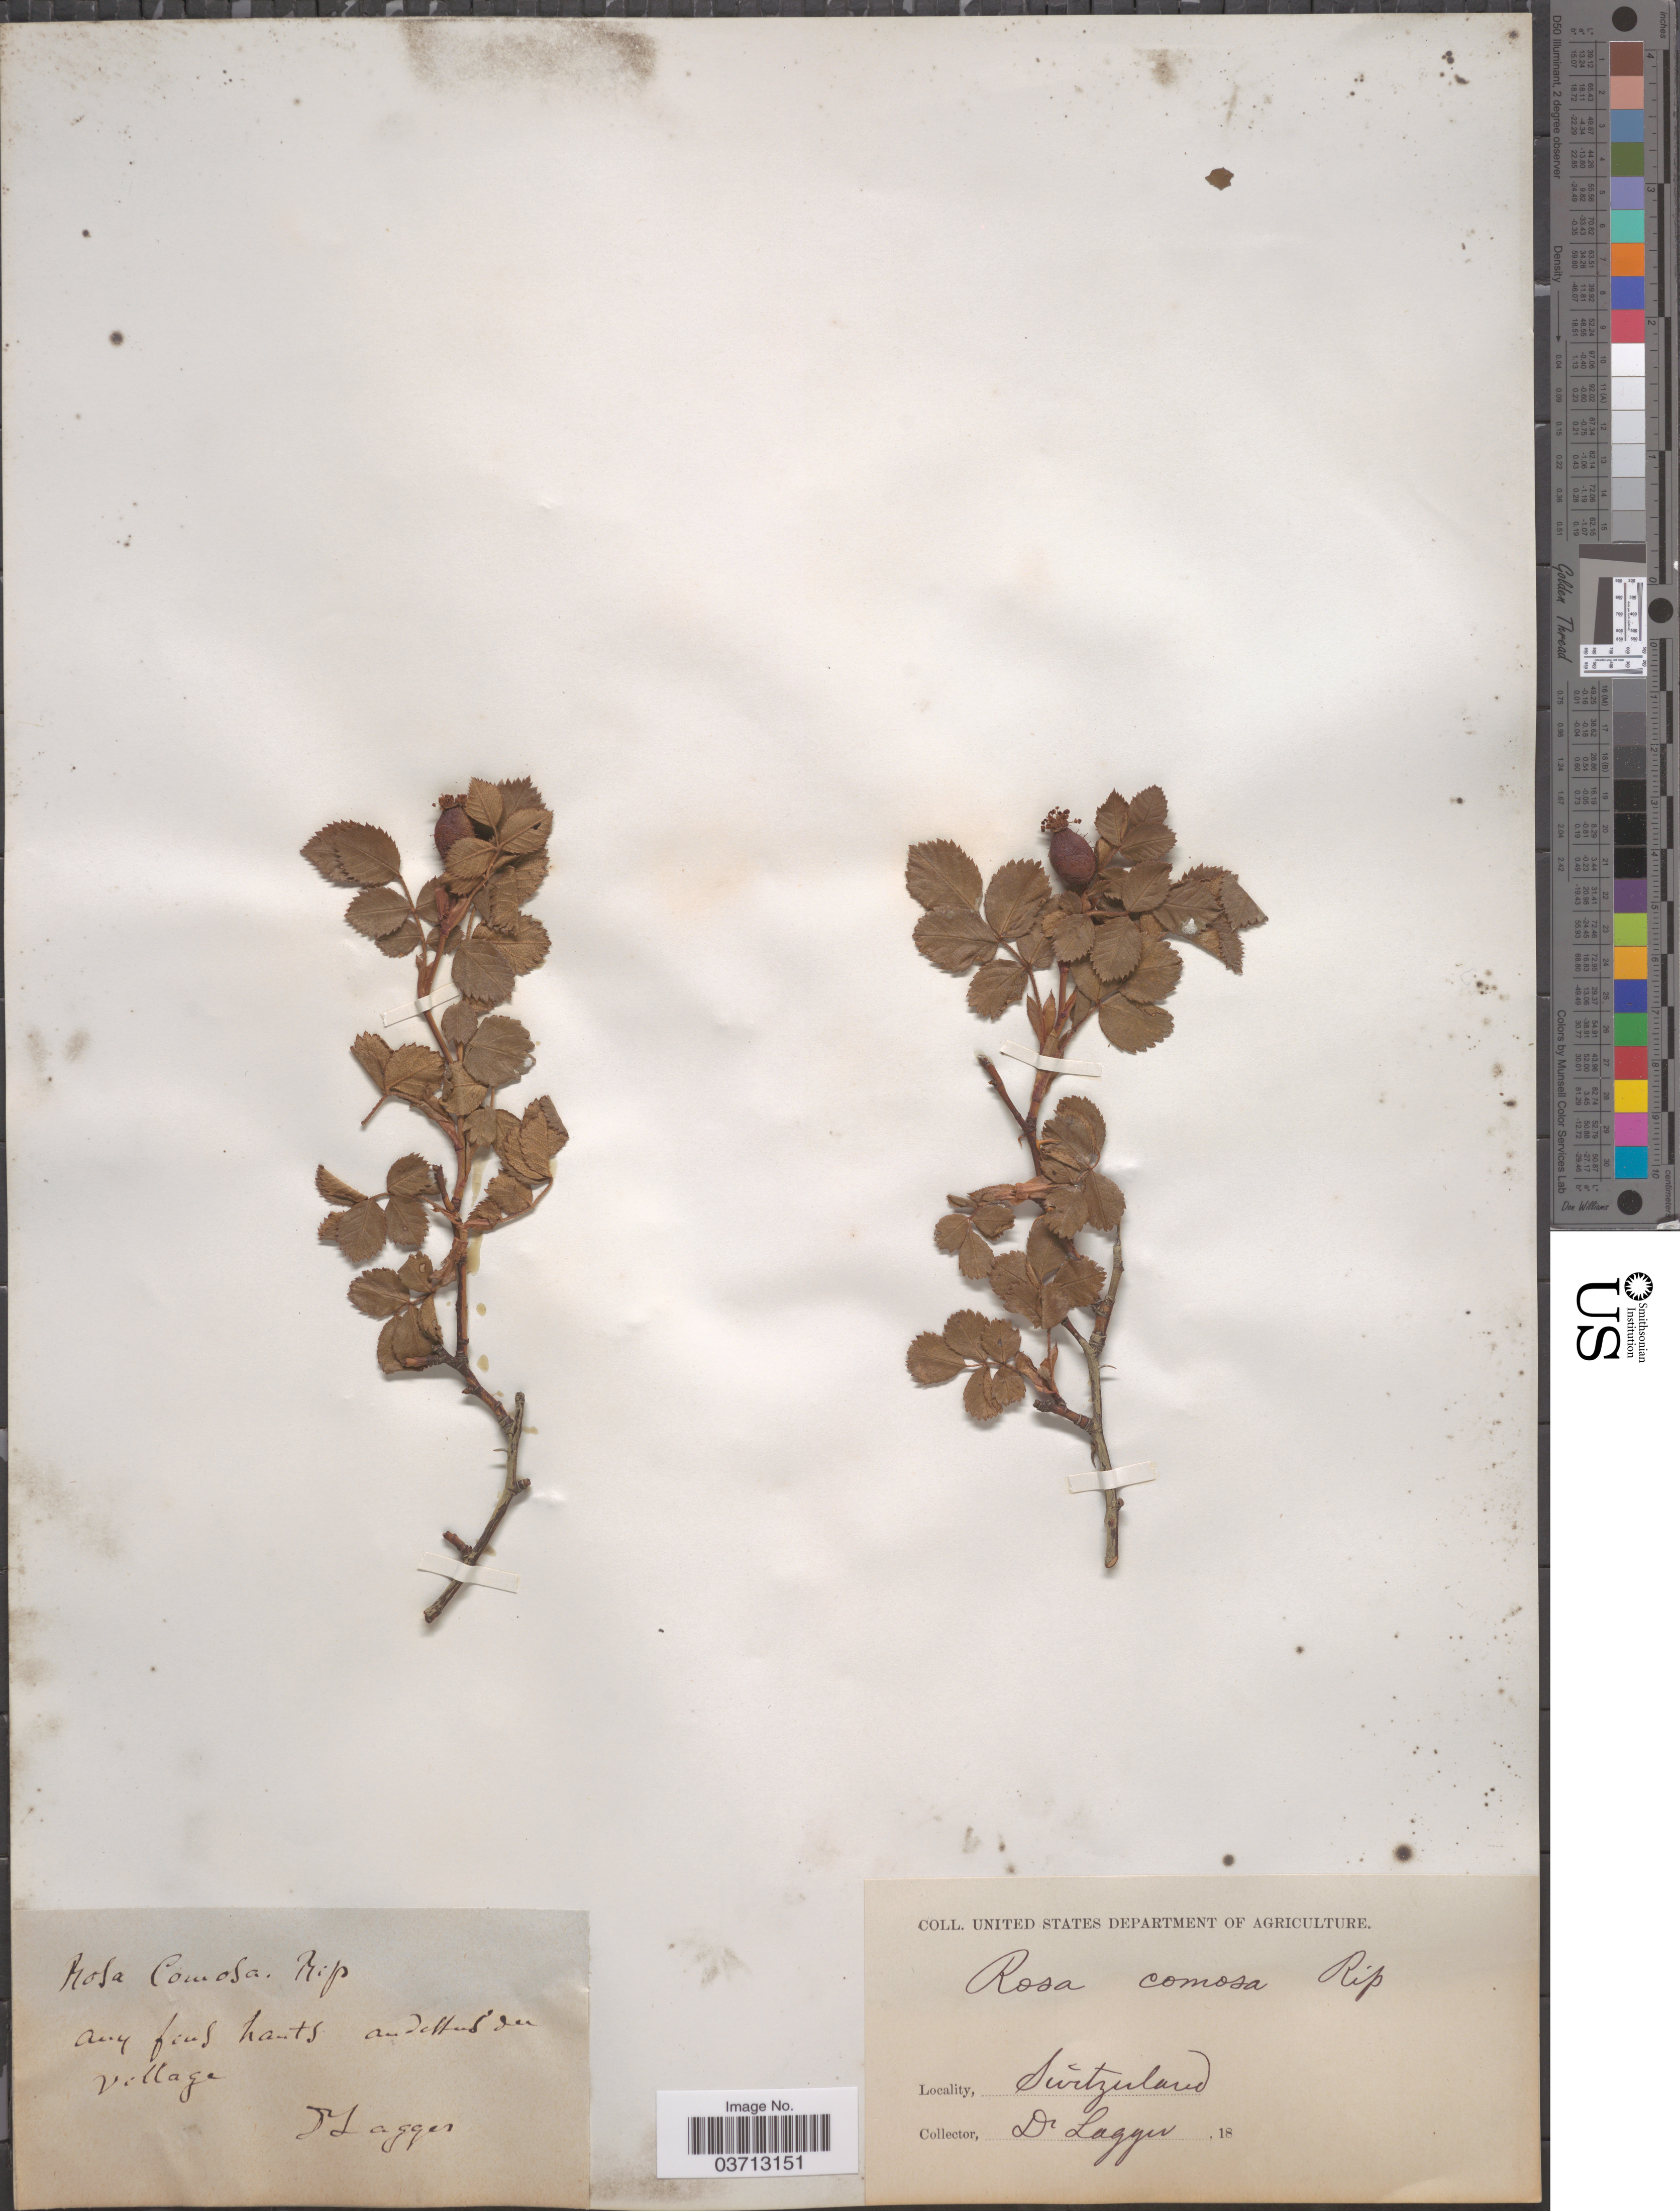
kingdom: Plantae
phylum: Tracheophyta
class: Magnoliopsida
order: Rosales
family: Rosaceae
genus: Rosa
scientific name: Rosa comosa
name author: Ripart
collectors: F. J. Lagger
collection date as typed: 18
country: Switzerland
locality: [illegible text] hauts [illegible text] village.